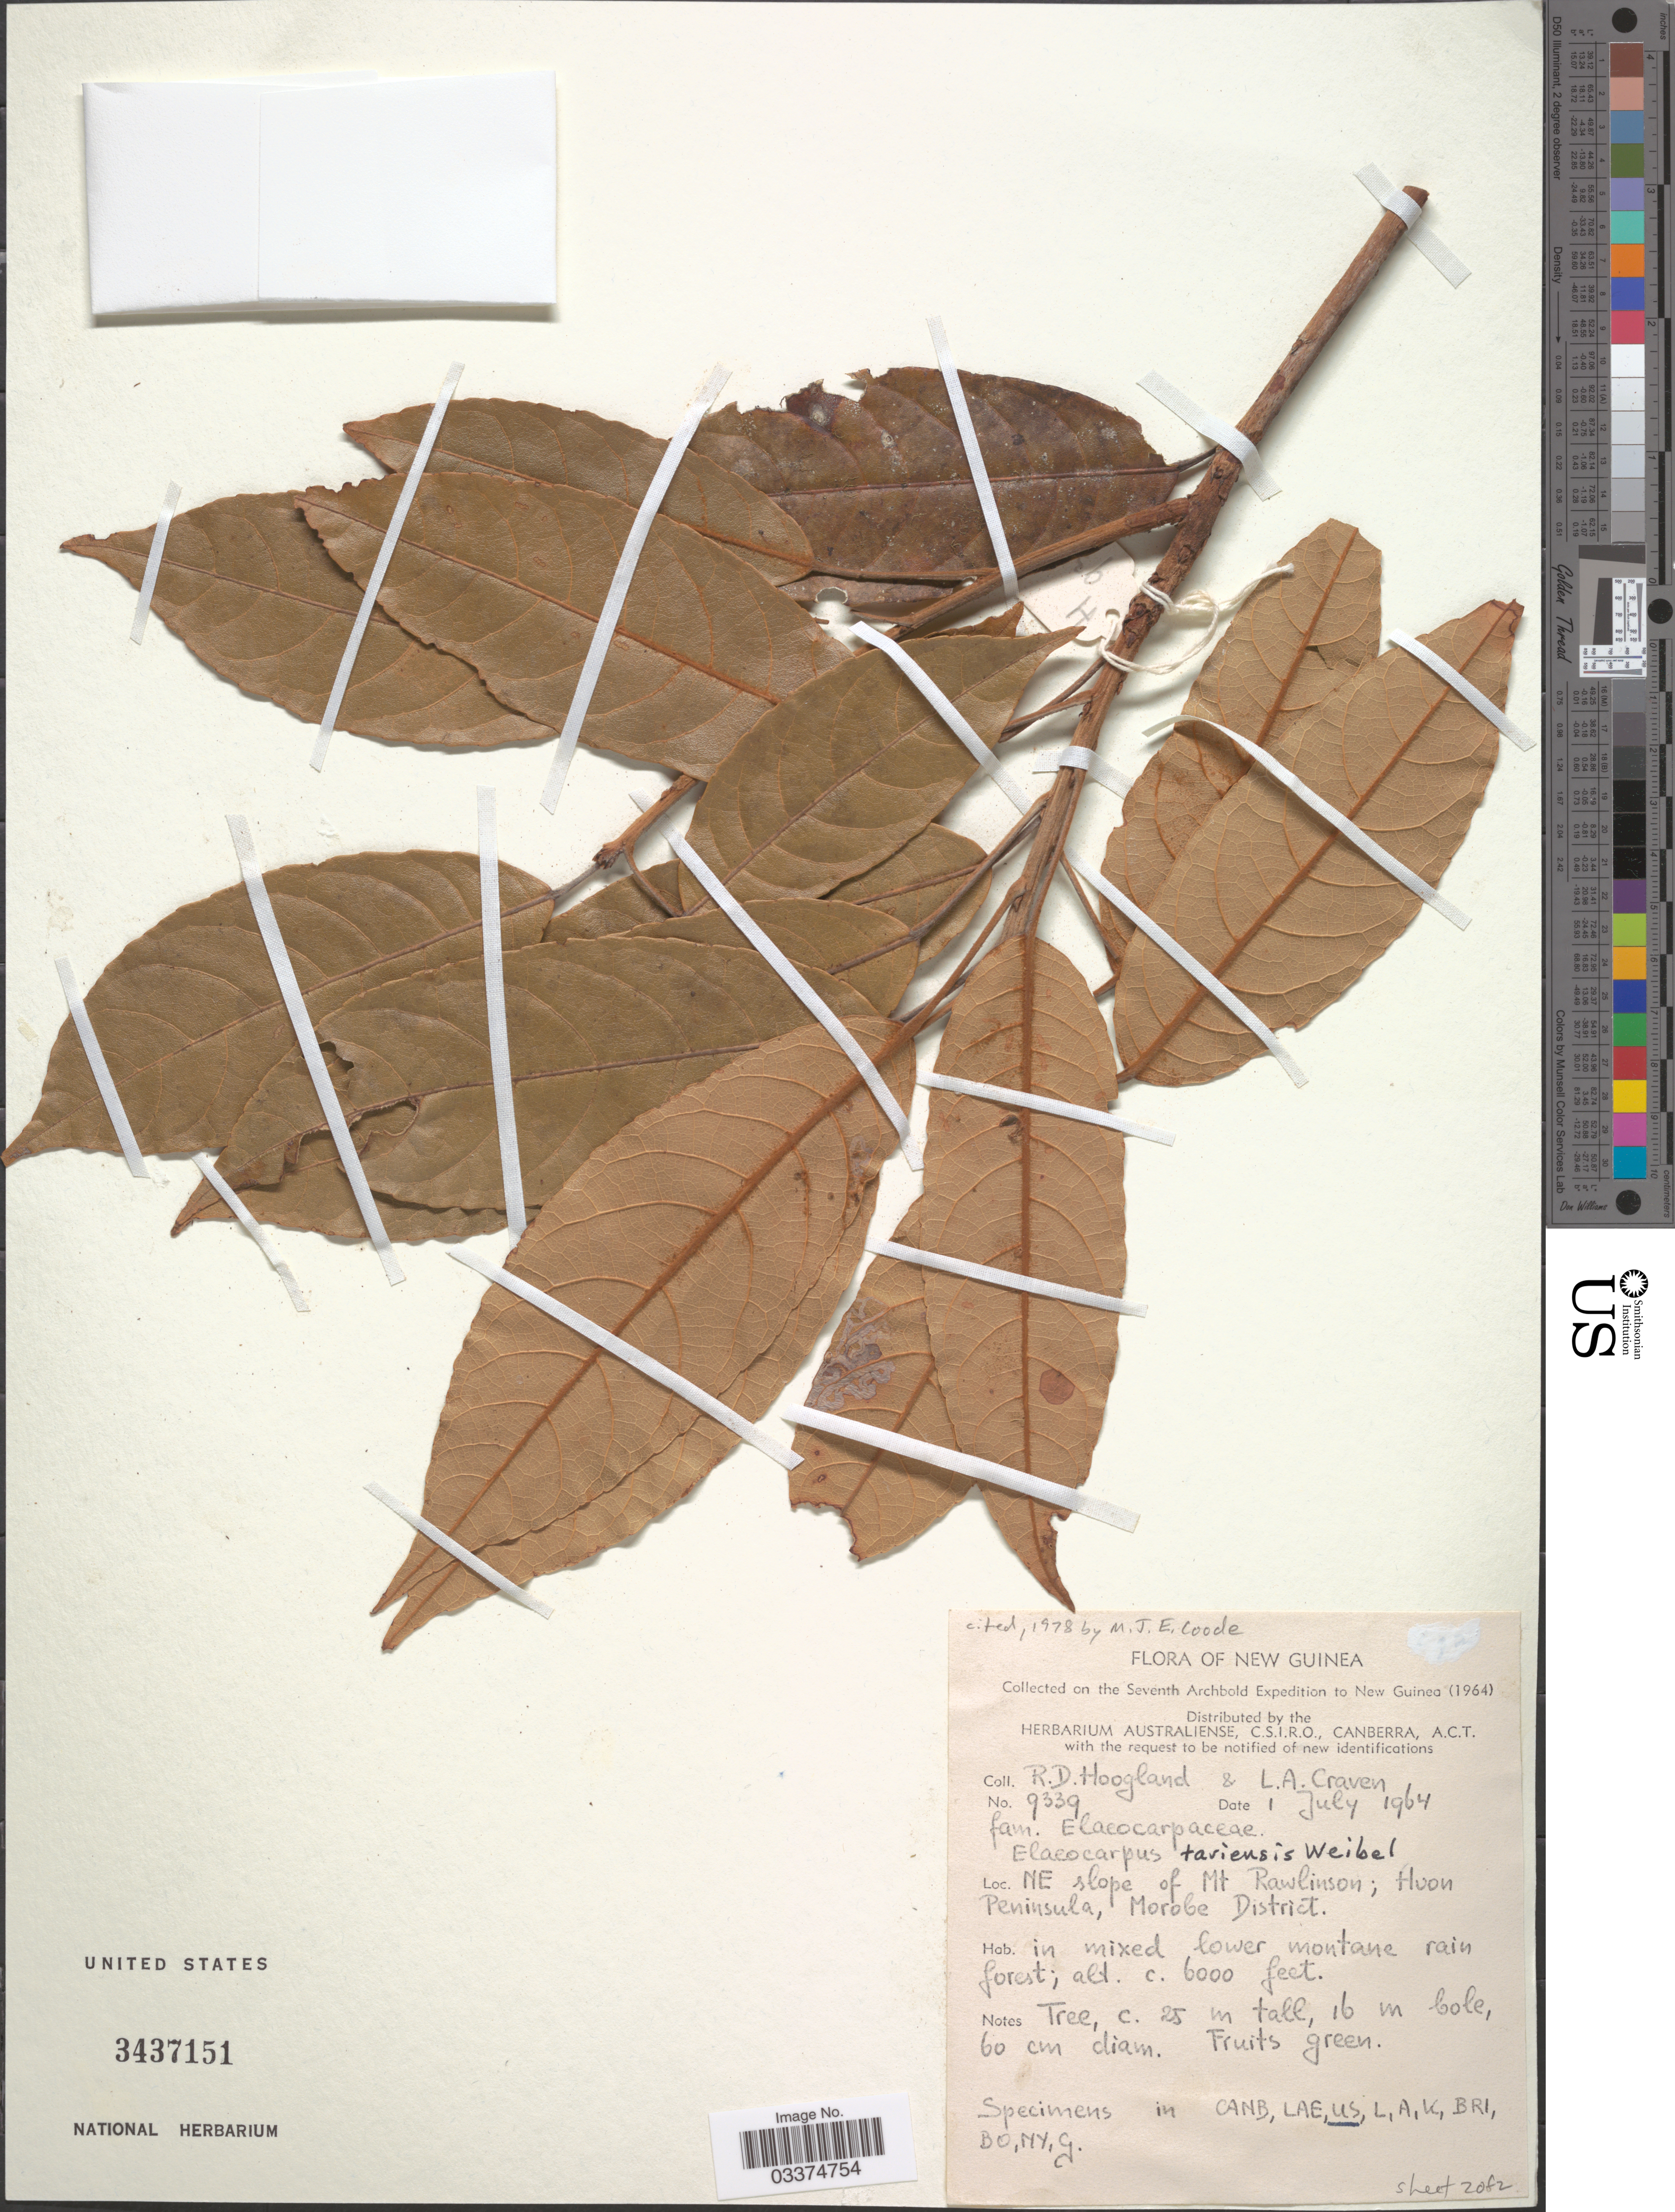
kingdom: Plantae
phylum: Tracheophyta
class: Magnoliopsida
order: Oxalidales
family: Elaeocarpaceae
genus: Elaeocarpus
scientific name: Elaeocarpus tariensis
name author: Weibel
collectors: R. D. Hoogland & L. A. Craven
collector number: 9339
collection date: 1964-07-01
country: Papua New Guinea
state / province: Morobe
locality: New Guinea. NE slope of Mt Rawlinson; Hoon Peninsula, Morobe District.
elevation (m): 1829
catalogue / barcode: US 3437151